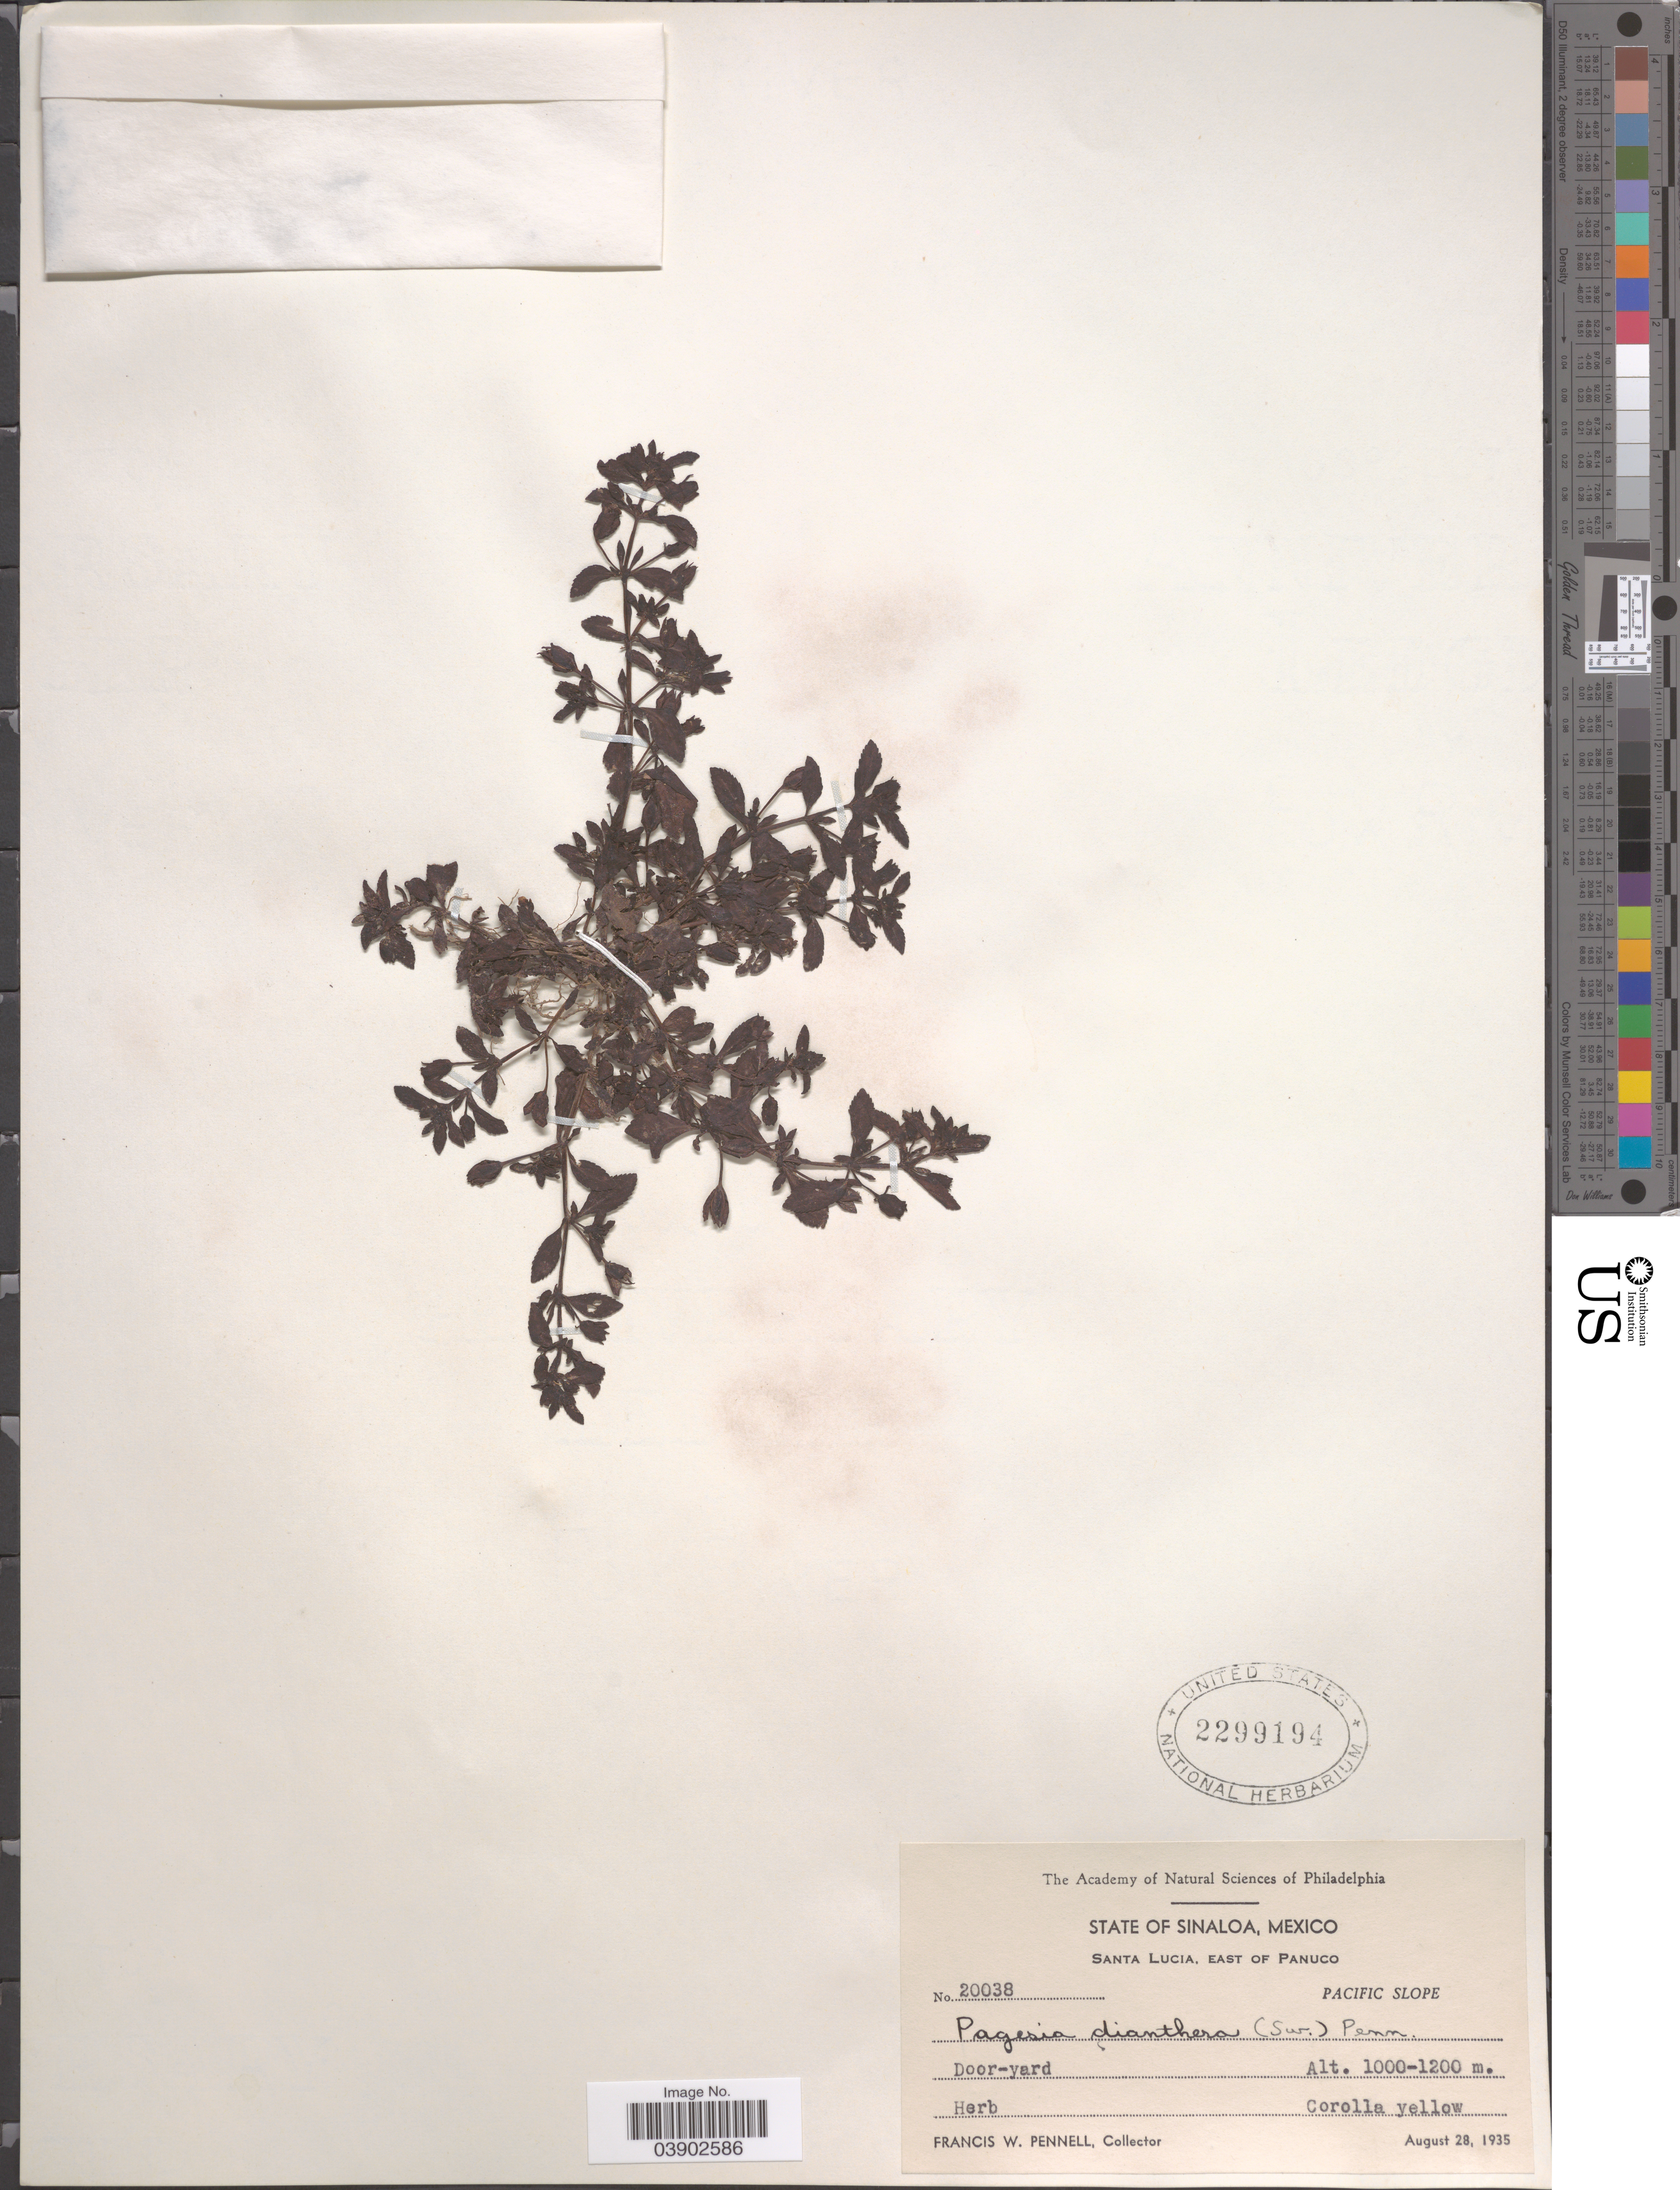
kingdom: Plantae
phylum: Tracheophyta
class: Magnoliopsida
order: Lamiales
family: Plantaginaceae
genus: Mecardonia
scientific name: Mecardonia procumbens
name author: (Mill.) Small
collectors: F. W. Pennell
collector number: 20038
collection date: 1935-08-28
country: Mexico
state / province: Sinaloa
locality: Santa Lucia, East of Panuco. Pacific Slope.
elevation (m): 1000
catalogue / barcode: US 2299194